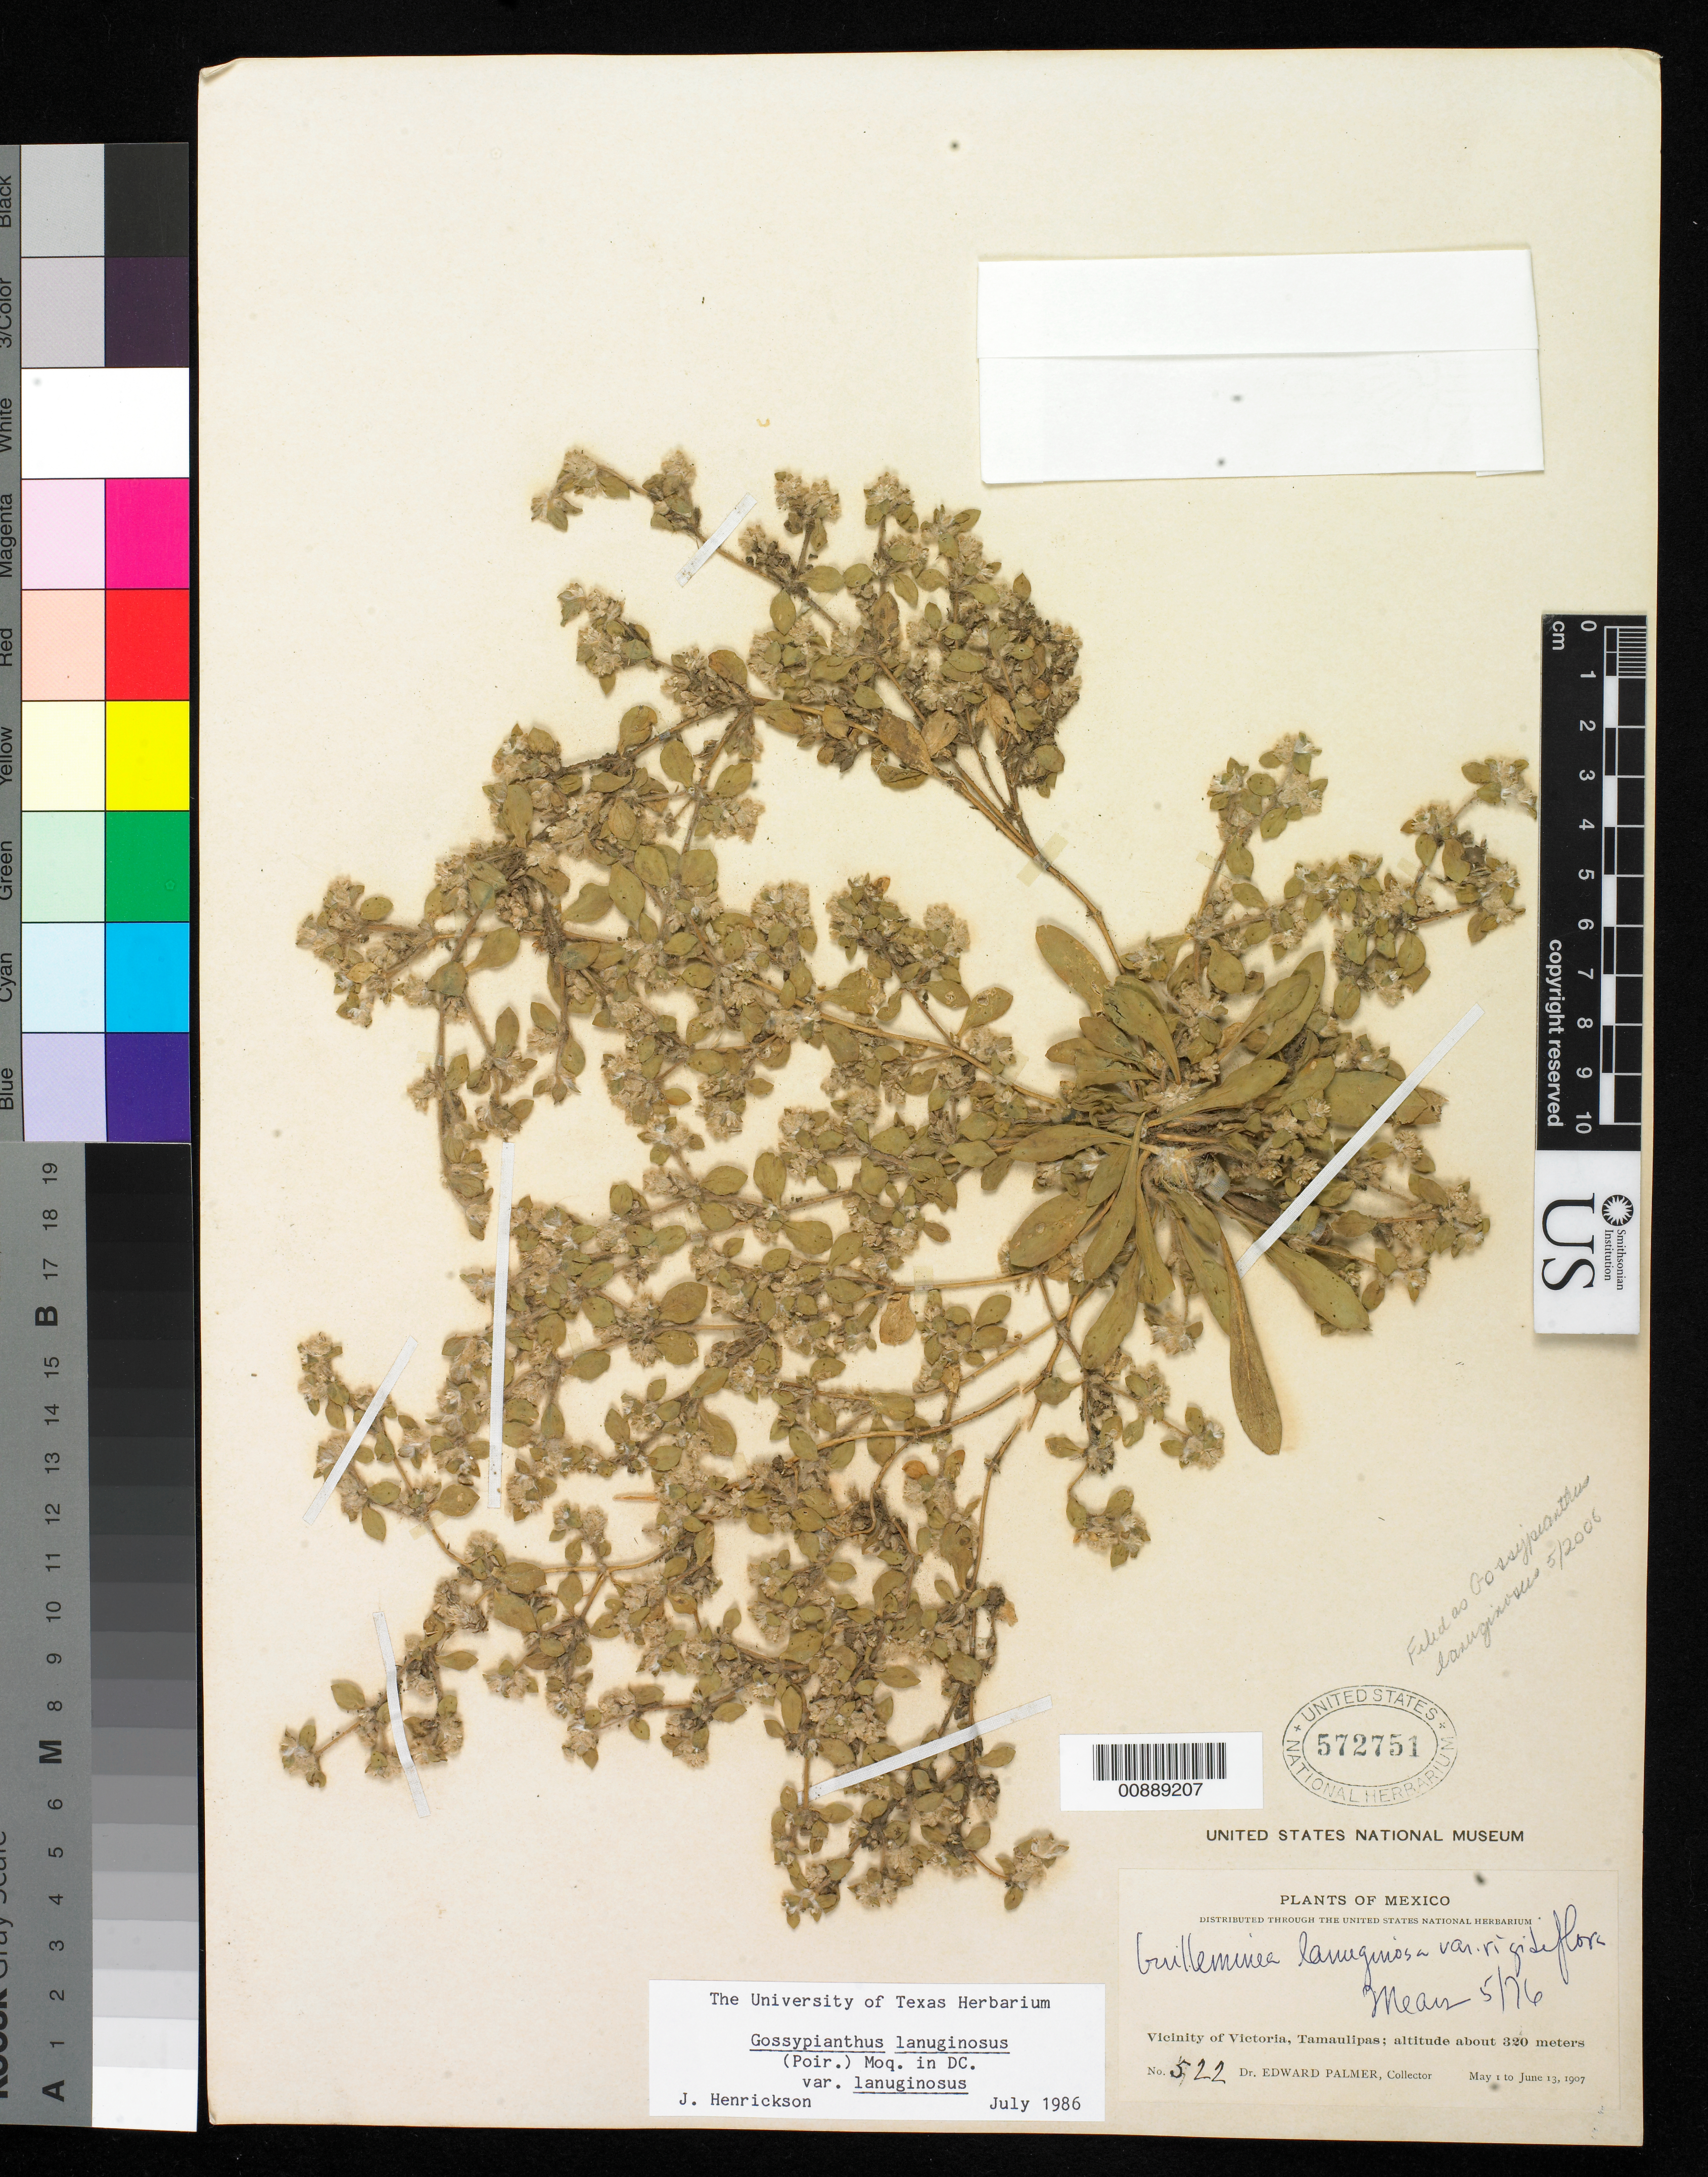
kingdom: Plantae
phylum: Tracheophyta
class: Magnoliopsida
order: Caryophyllales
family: Amaranthaceae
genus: Guilleminea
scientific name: Guilleminea lanuginosa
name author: (Poir.) Benth. & Hook. f.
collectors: E. Palmer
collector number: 522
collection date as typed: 01 May 1907 to 13 Jun 1907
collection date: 1907-05-01/1907-06-13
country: Mexico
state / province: Tamaulipas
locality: Vicinity of Victoria.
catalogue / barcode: US 572751